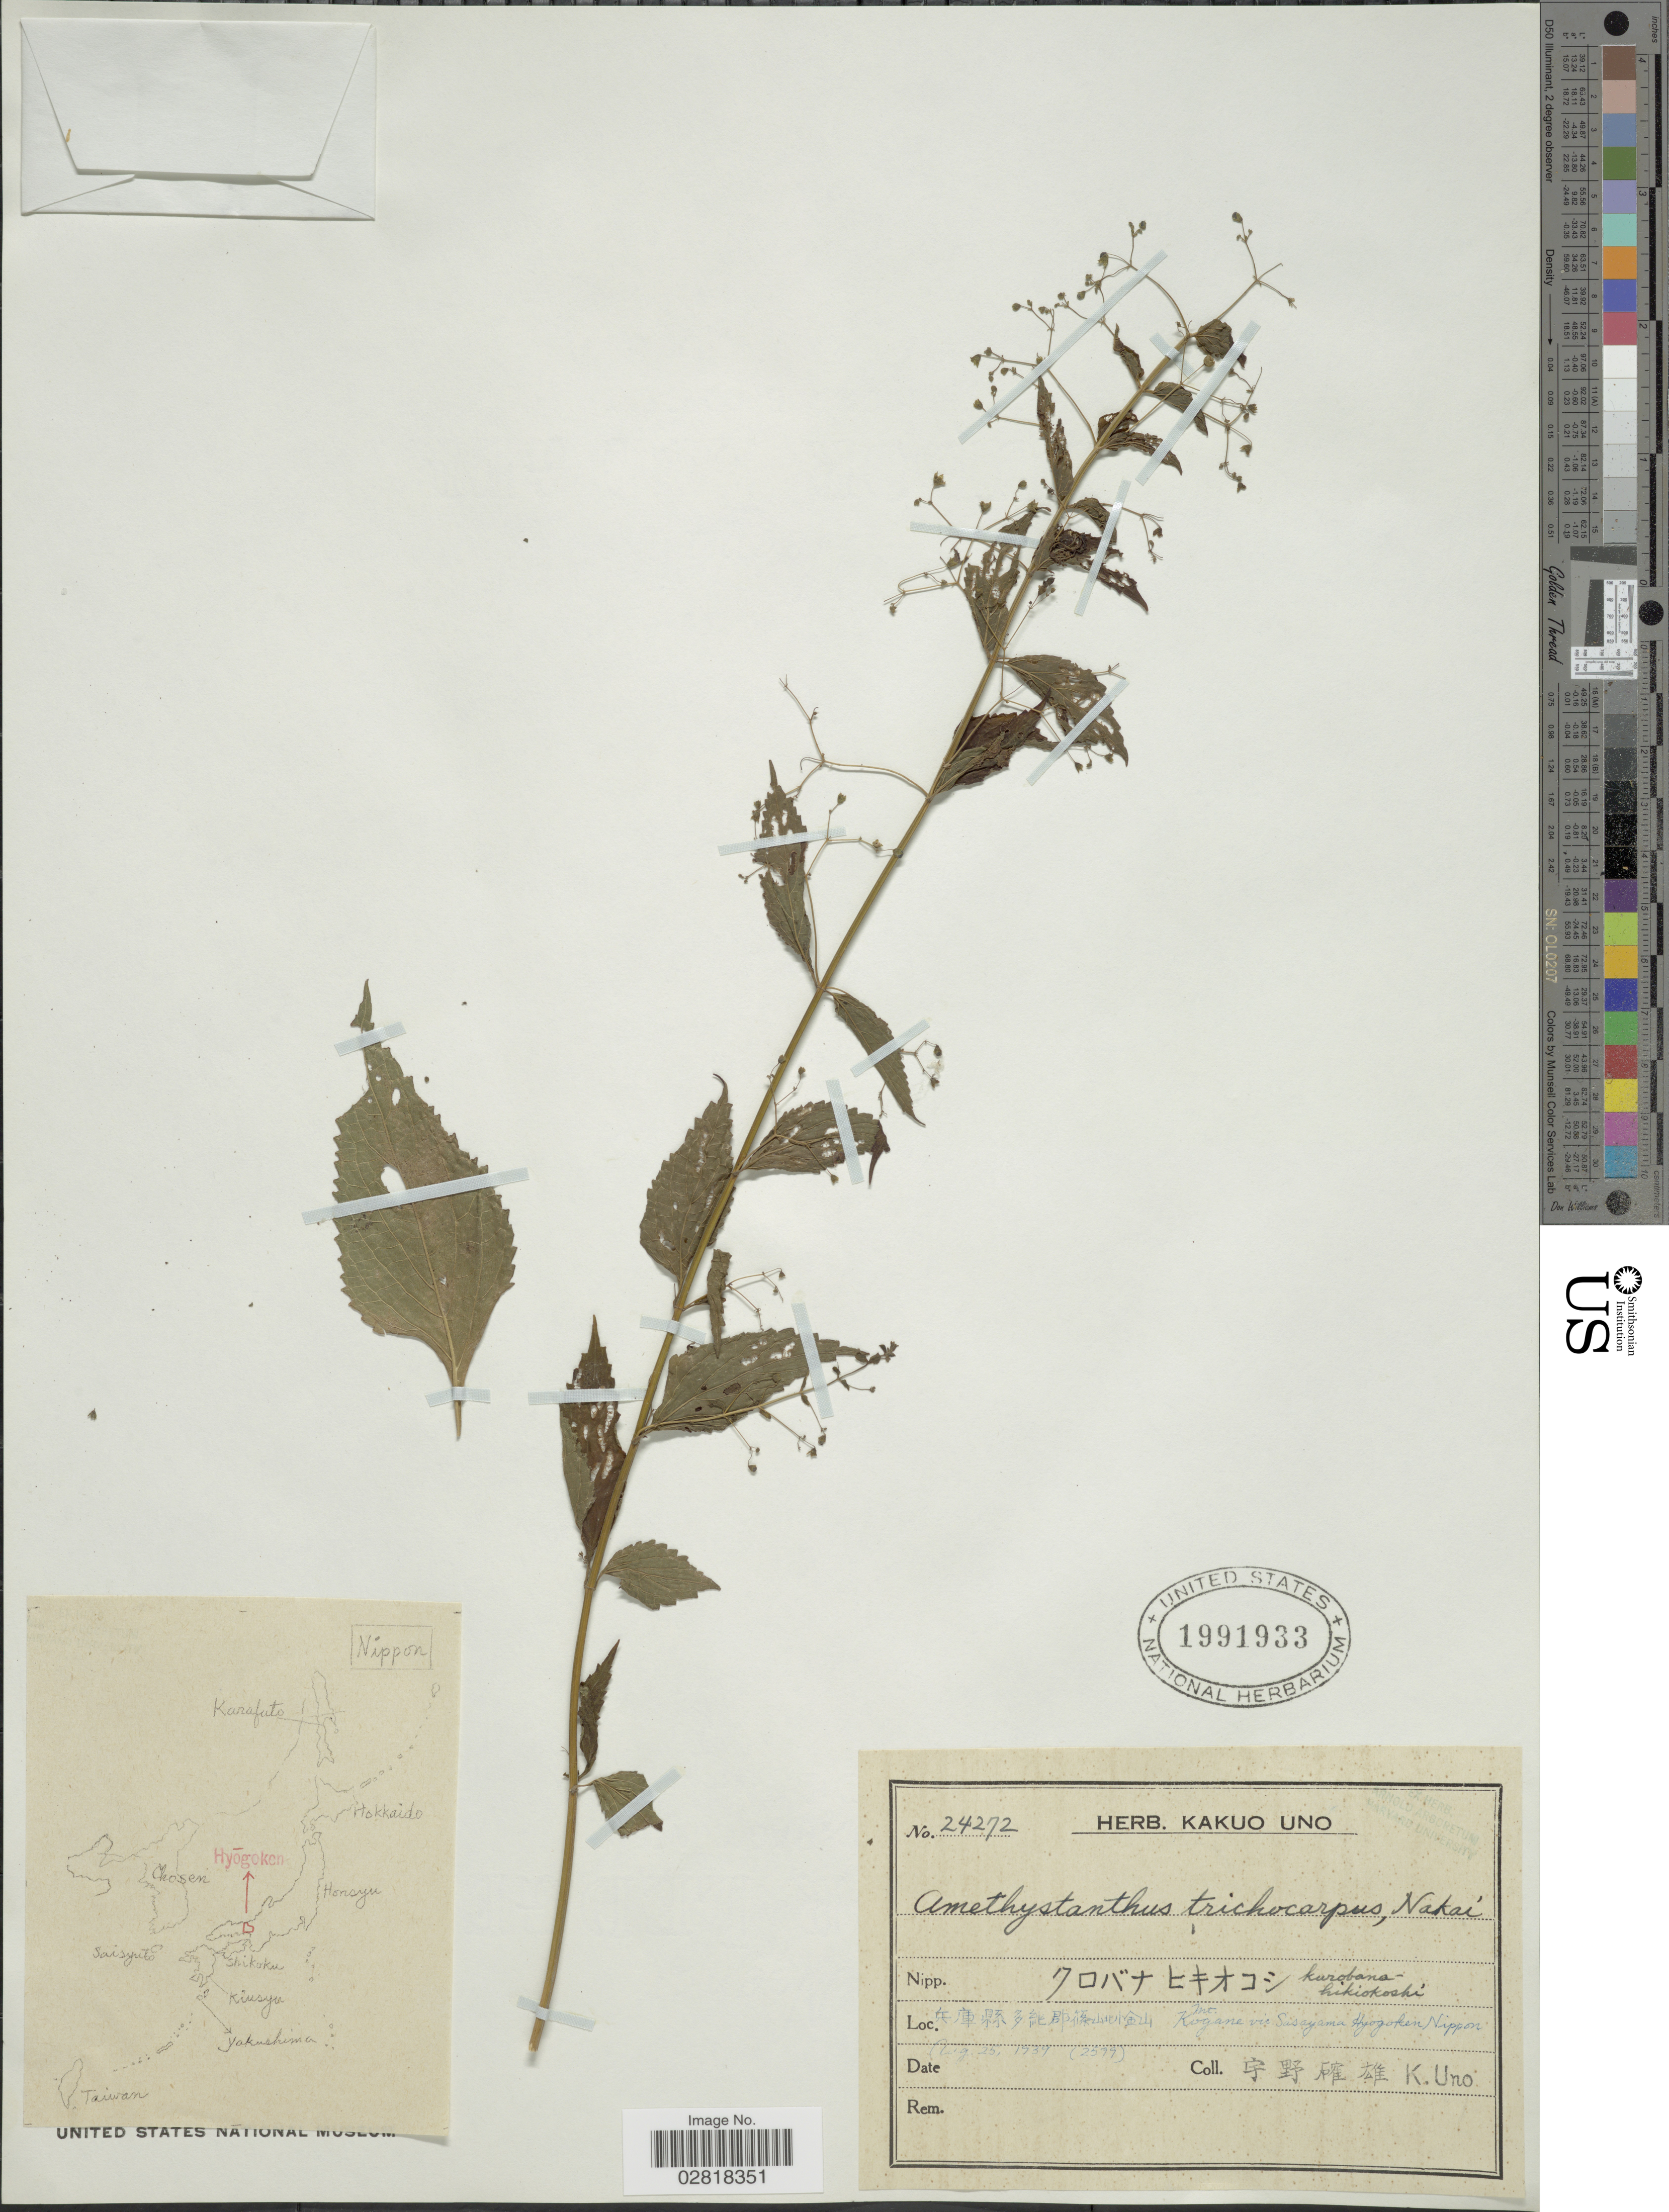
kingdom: Plantae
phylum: Tracheophyta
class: Magnoliopsida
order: Lamiales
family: Lamiaceae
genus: Plectranthus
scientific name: Plectranthus trichocarpus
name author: Maxim.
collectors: K. Uno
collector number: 2599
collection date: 1939-08-25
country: Japan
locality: Mt. Kogane vic. Sasayama Hyogoken, Nippon.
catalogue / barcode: US 1991933